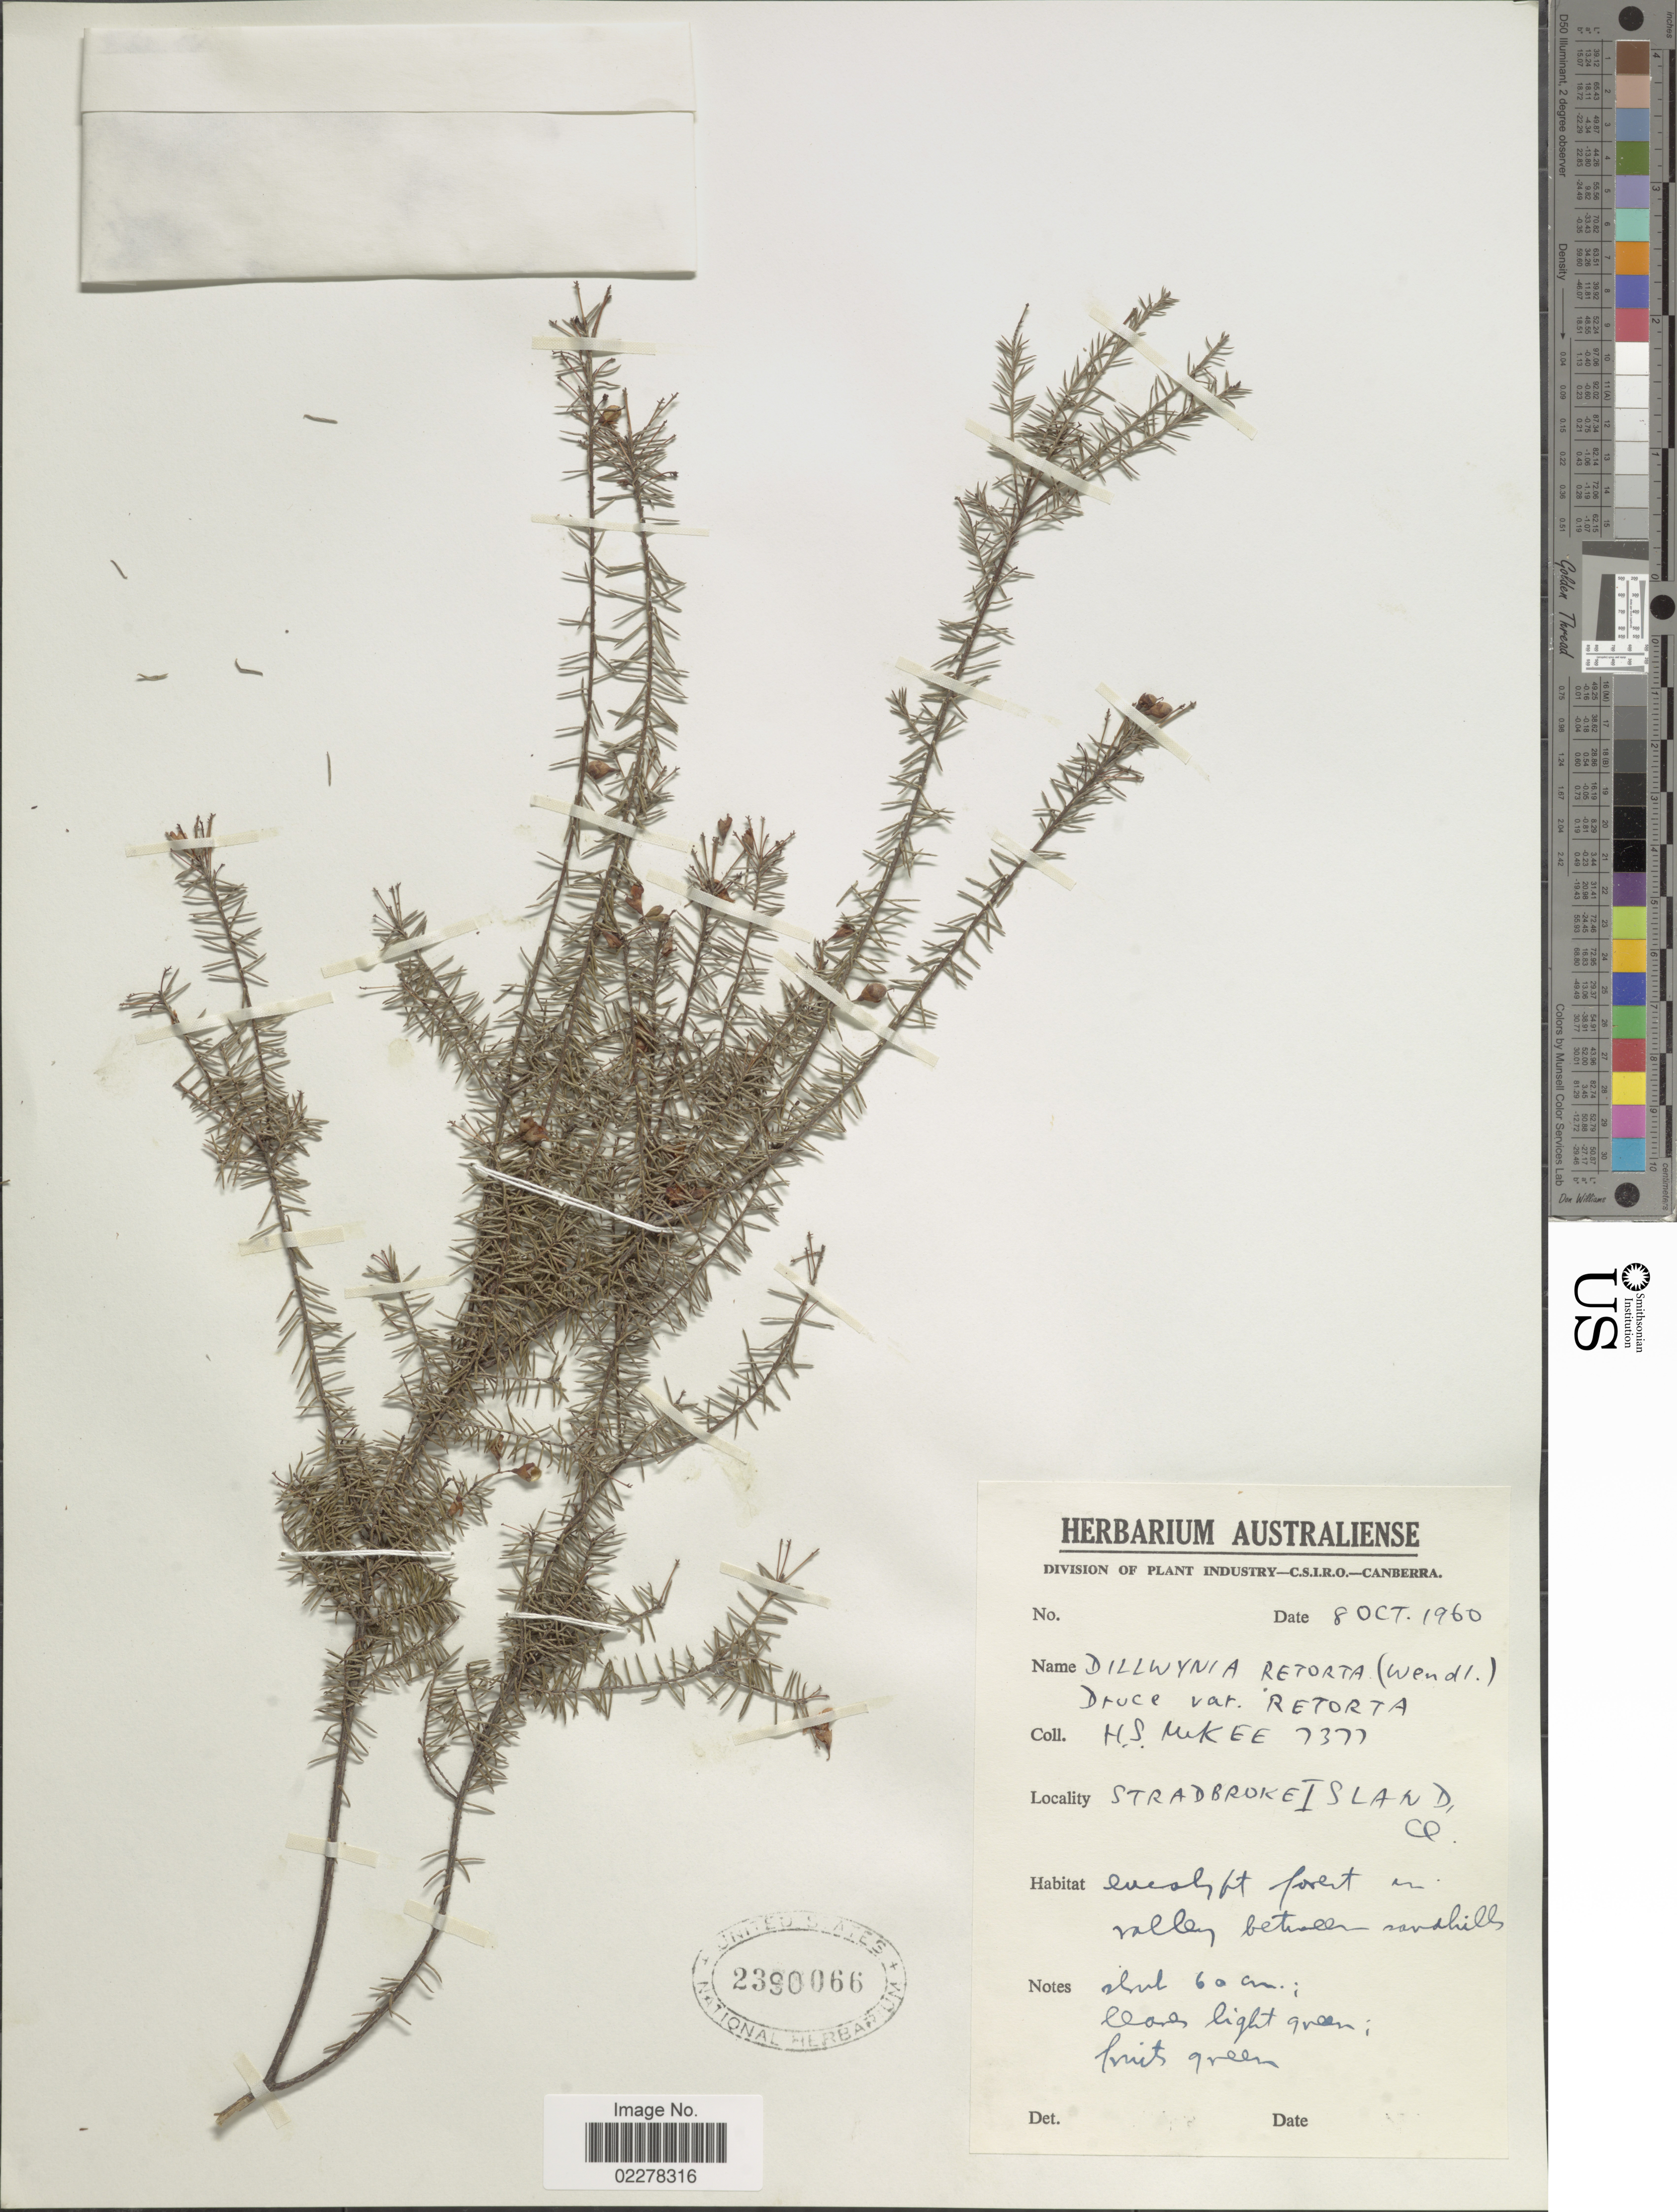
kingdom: Plantae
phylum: Tracheophyta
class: Magnoliopsida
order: Fabales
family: Fabaceae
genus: Dillwynia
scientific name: Dillwynia retorta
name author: Druce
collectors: H. S. McKee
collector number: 7377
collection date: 1960-10-08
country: Australia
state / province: Queensland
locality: Stradbroke Island, Q.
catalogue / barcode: US 2390066